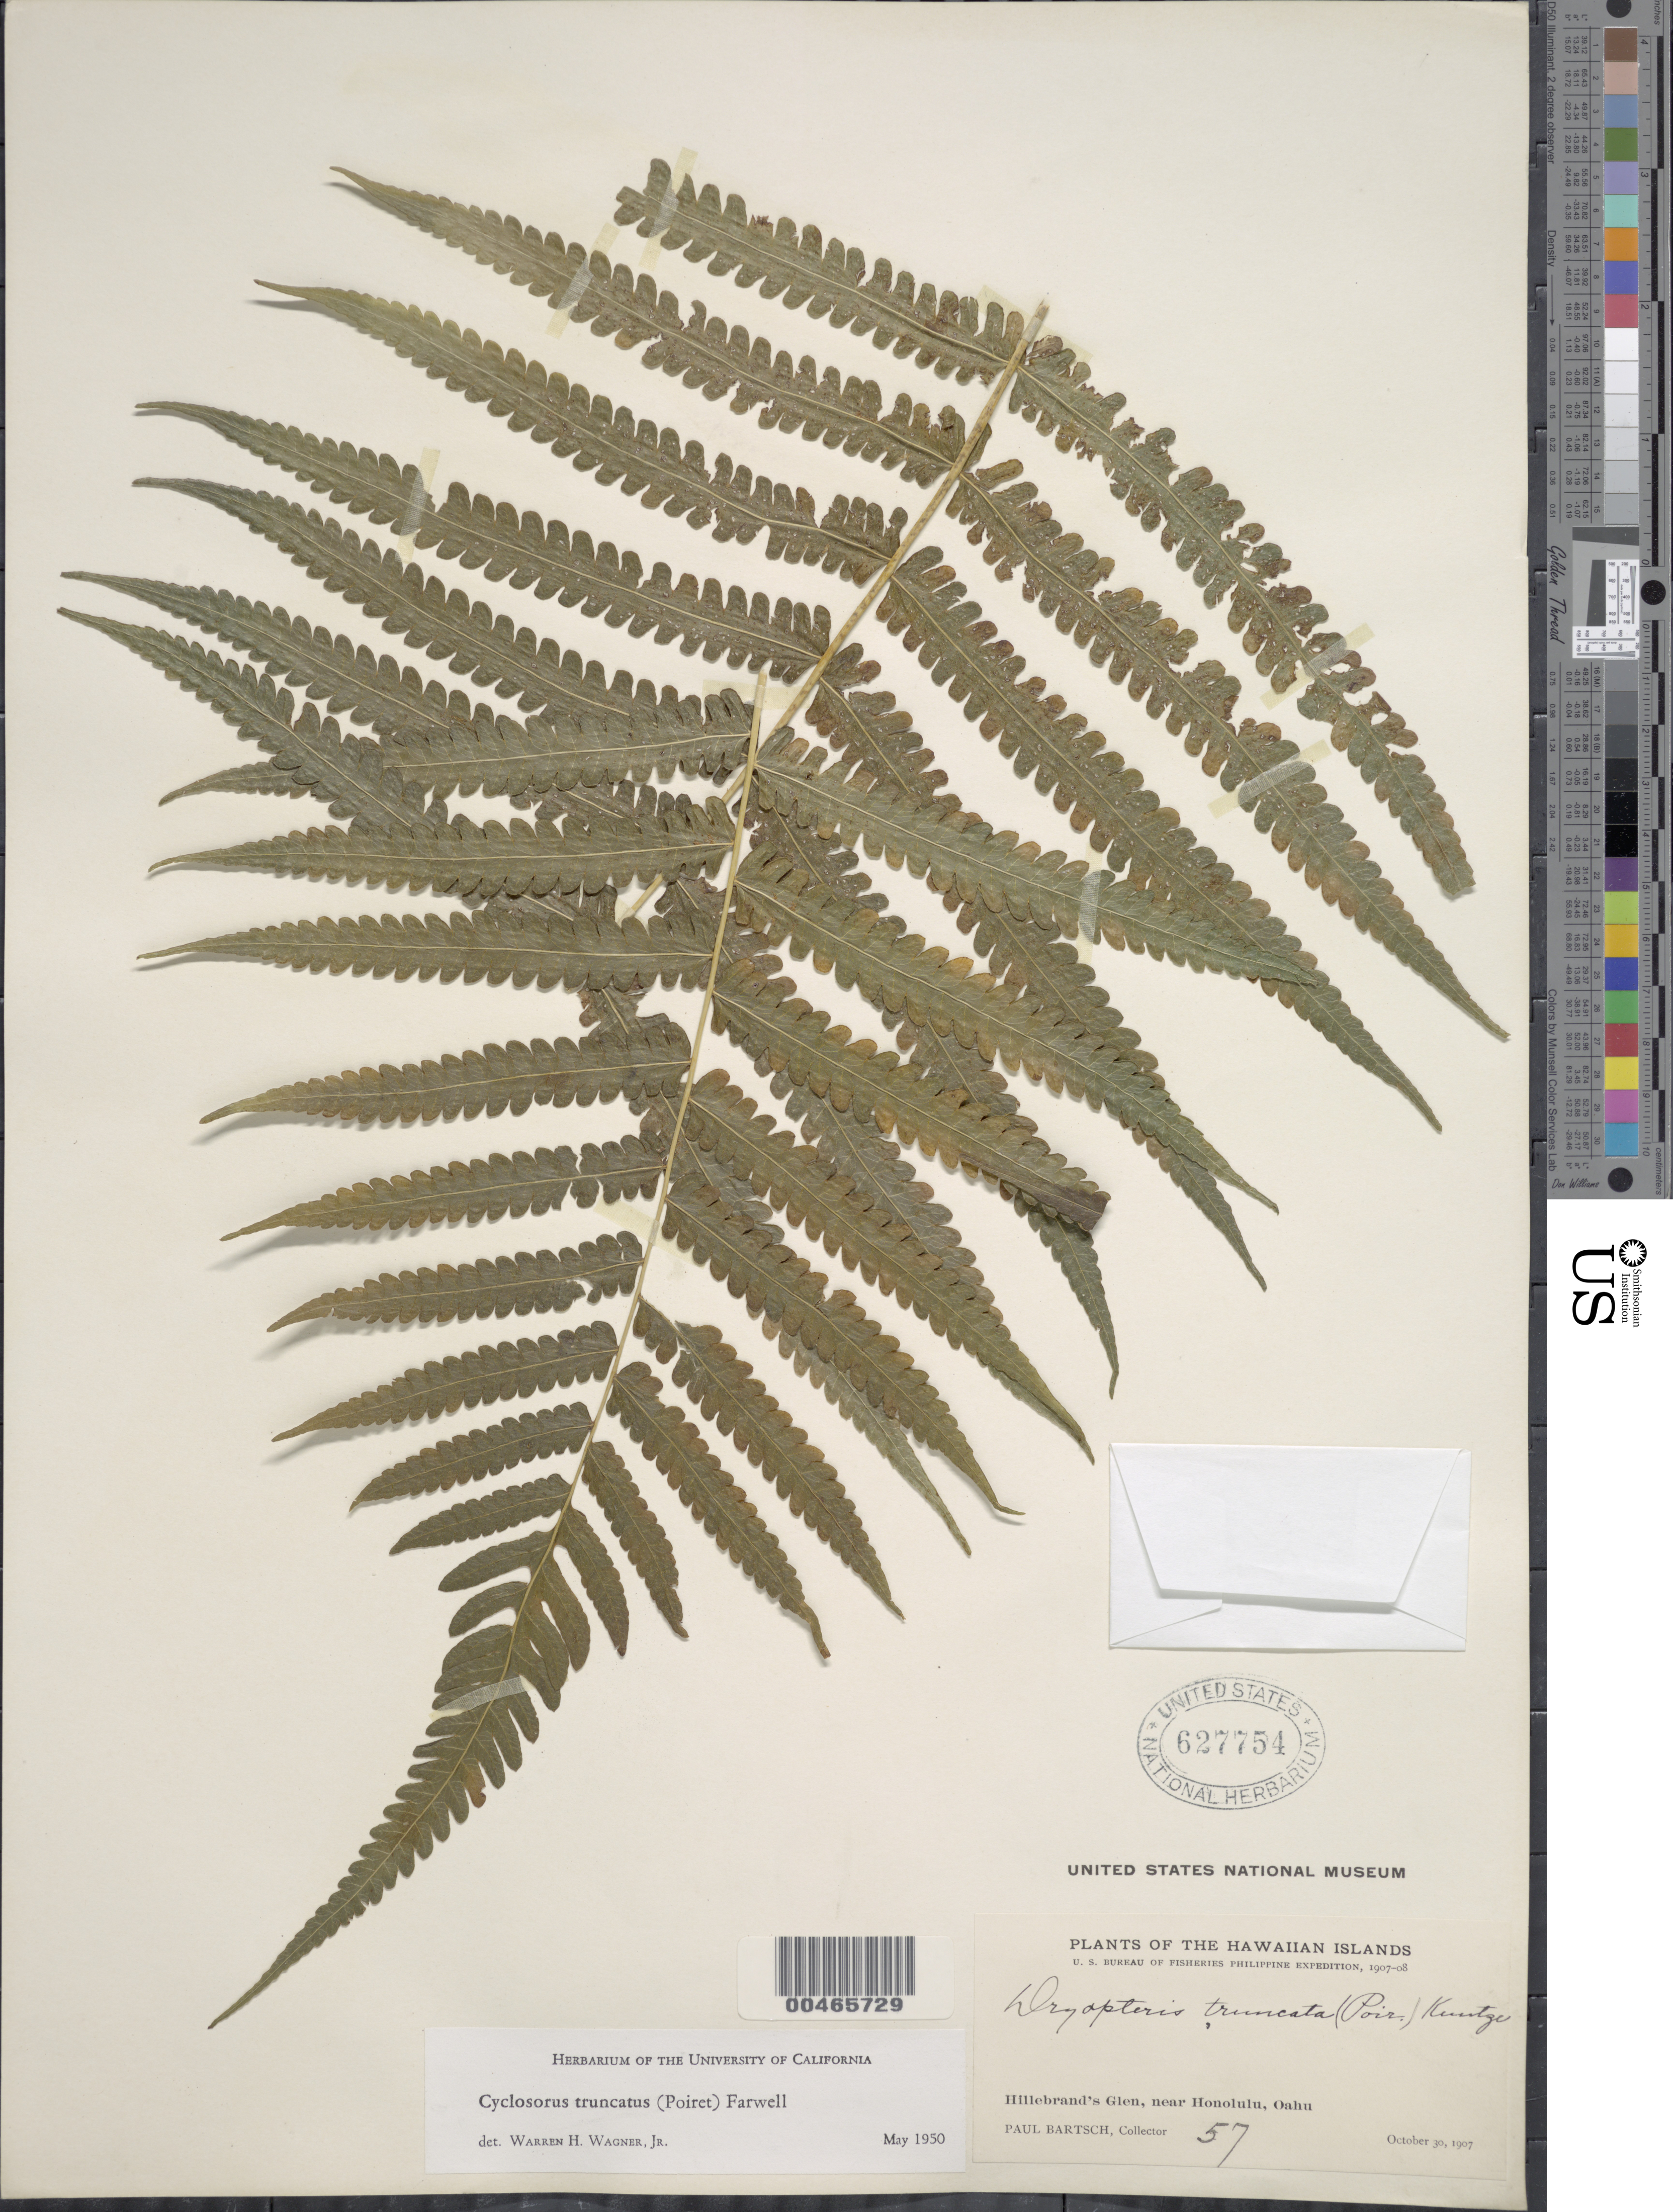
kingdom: Plantae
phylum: Tracheophyta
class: Polypodiopsida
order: Polypodiales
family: Thelypteridaceae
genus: Pneumatopteris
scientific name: Pneumatopteris truncata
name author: (Poir.) Holttum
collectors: P. Bartsch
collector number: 57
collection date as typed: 30 Oct 1907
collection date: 1907-10-30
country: United States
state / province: Hawaii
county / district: Honolulu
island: Oahu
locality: Hillebrand's Glen, near Honolulu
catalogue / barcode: US 627754